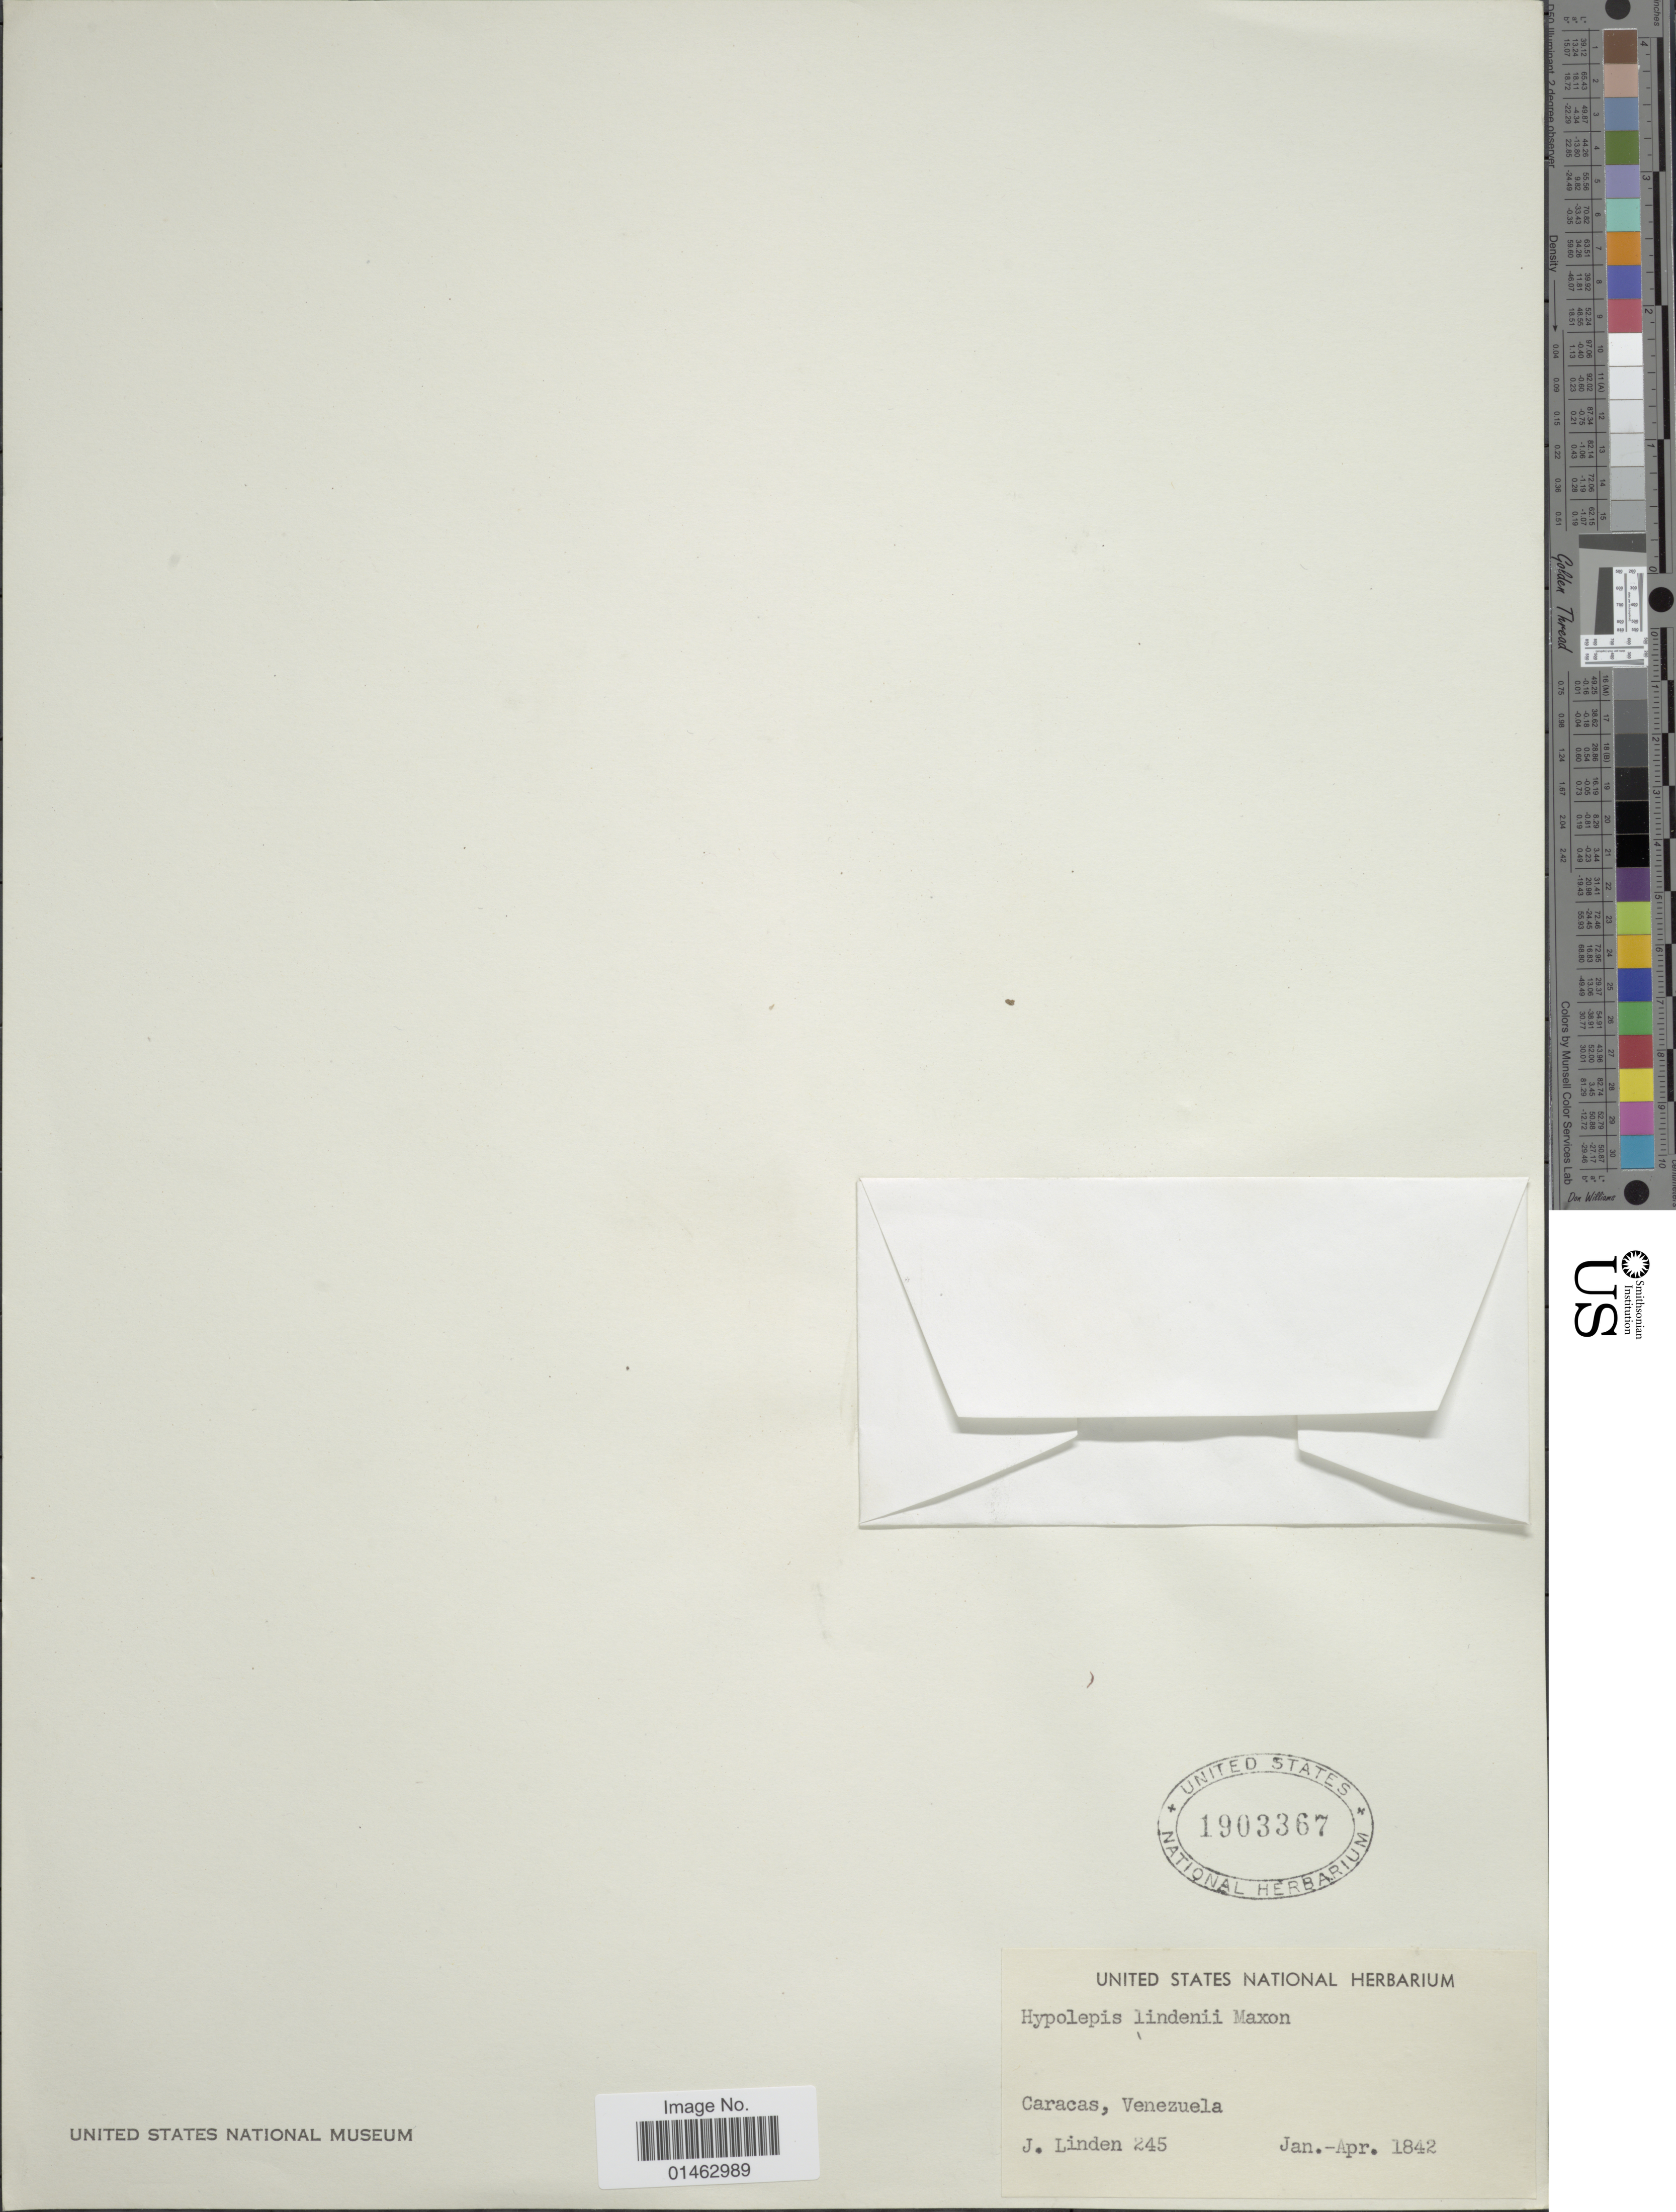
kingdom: Plantae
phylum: Tracheophyta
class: Polypodiopsida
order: Polypodiales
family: Dennstaedtiaceae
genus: Hypolepis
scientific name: Hypolepis lindenii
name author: Maxon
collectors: J. Linden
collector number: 245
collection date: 1842-01/1842-04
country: Venezuela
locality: Caracas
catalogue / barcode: US 1903367